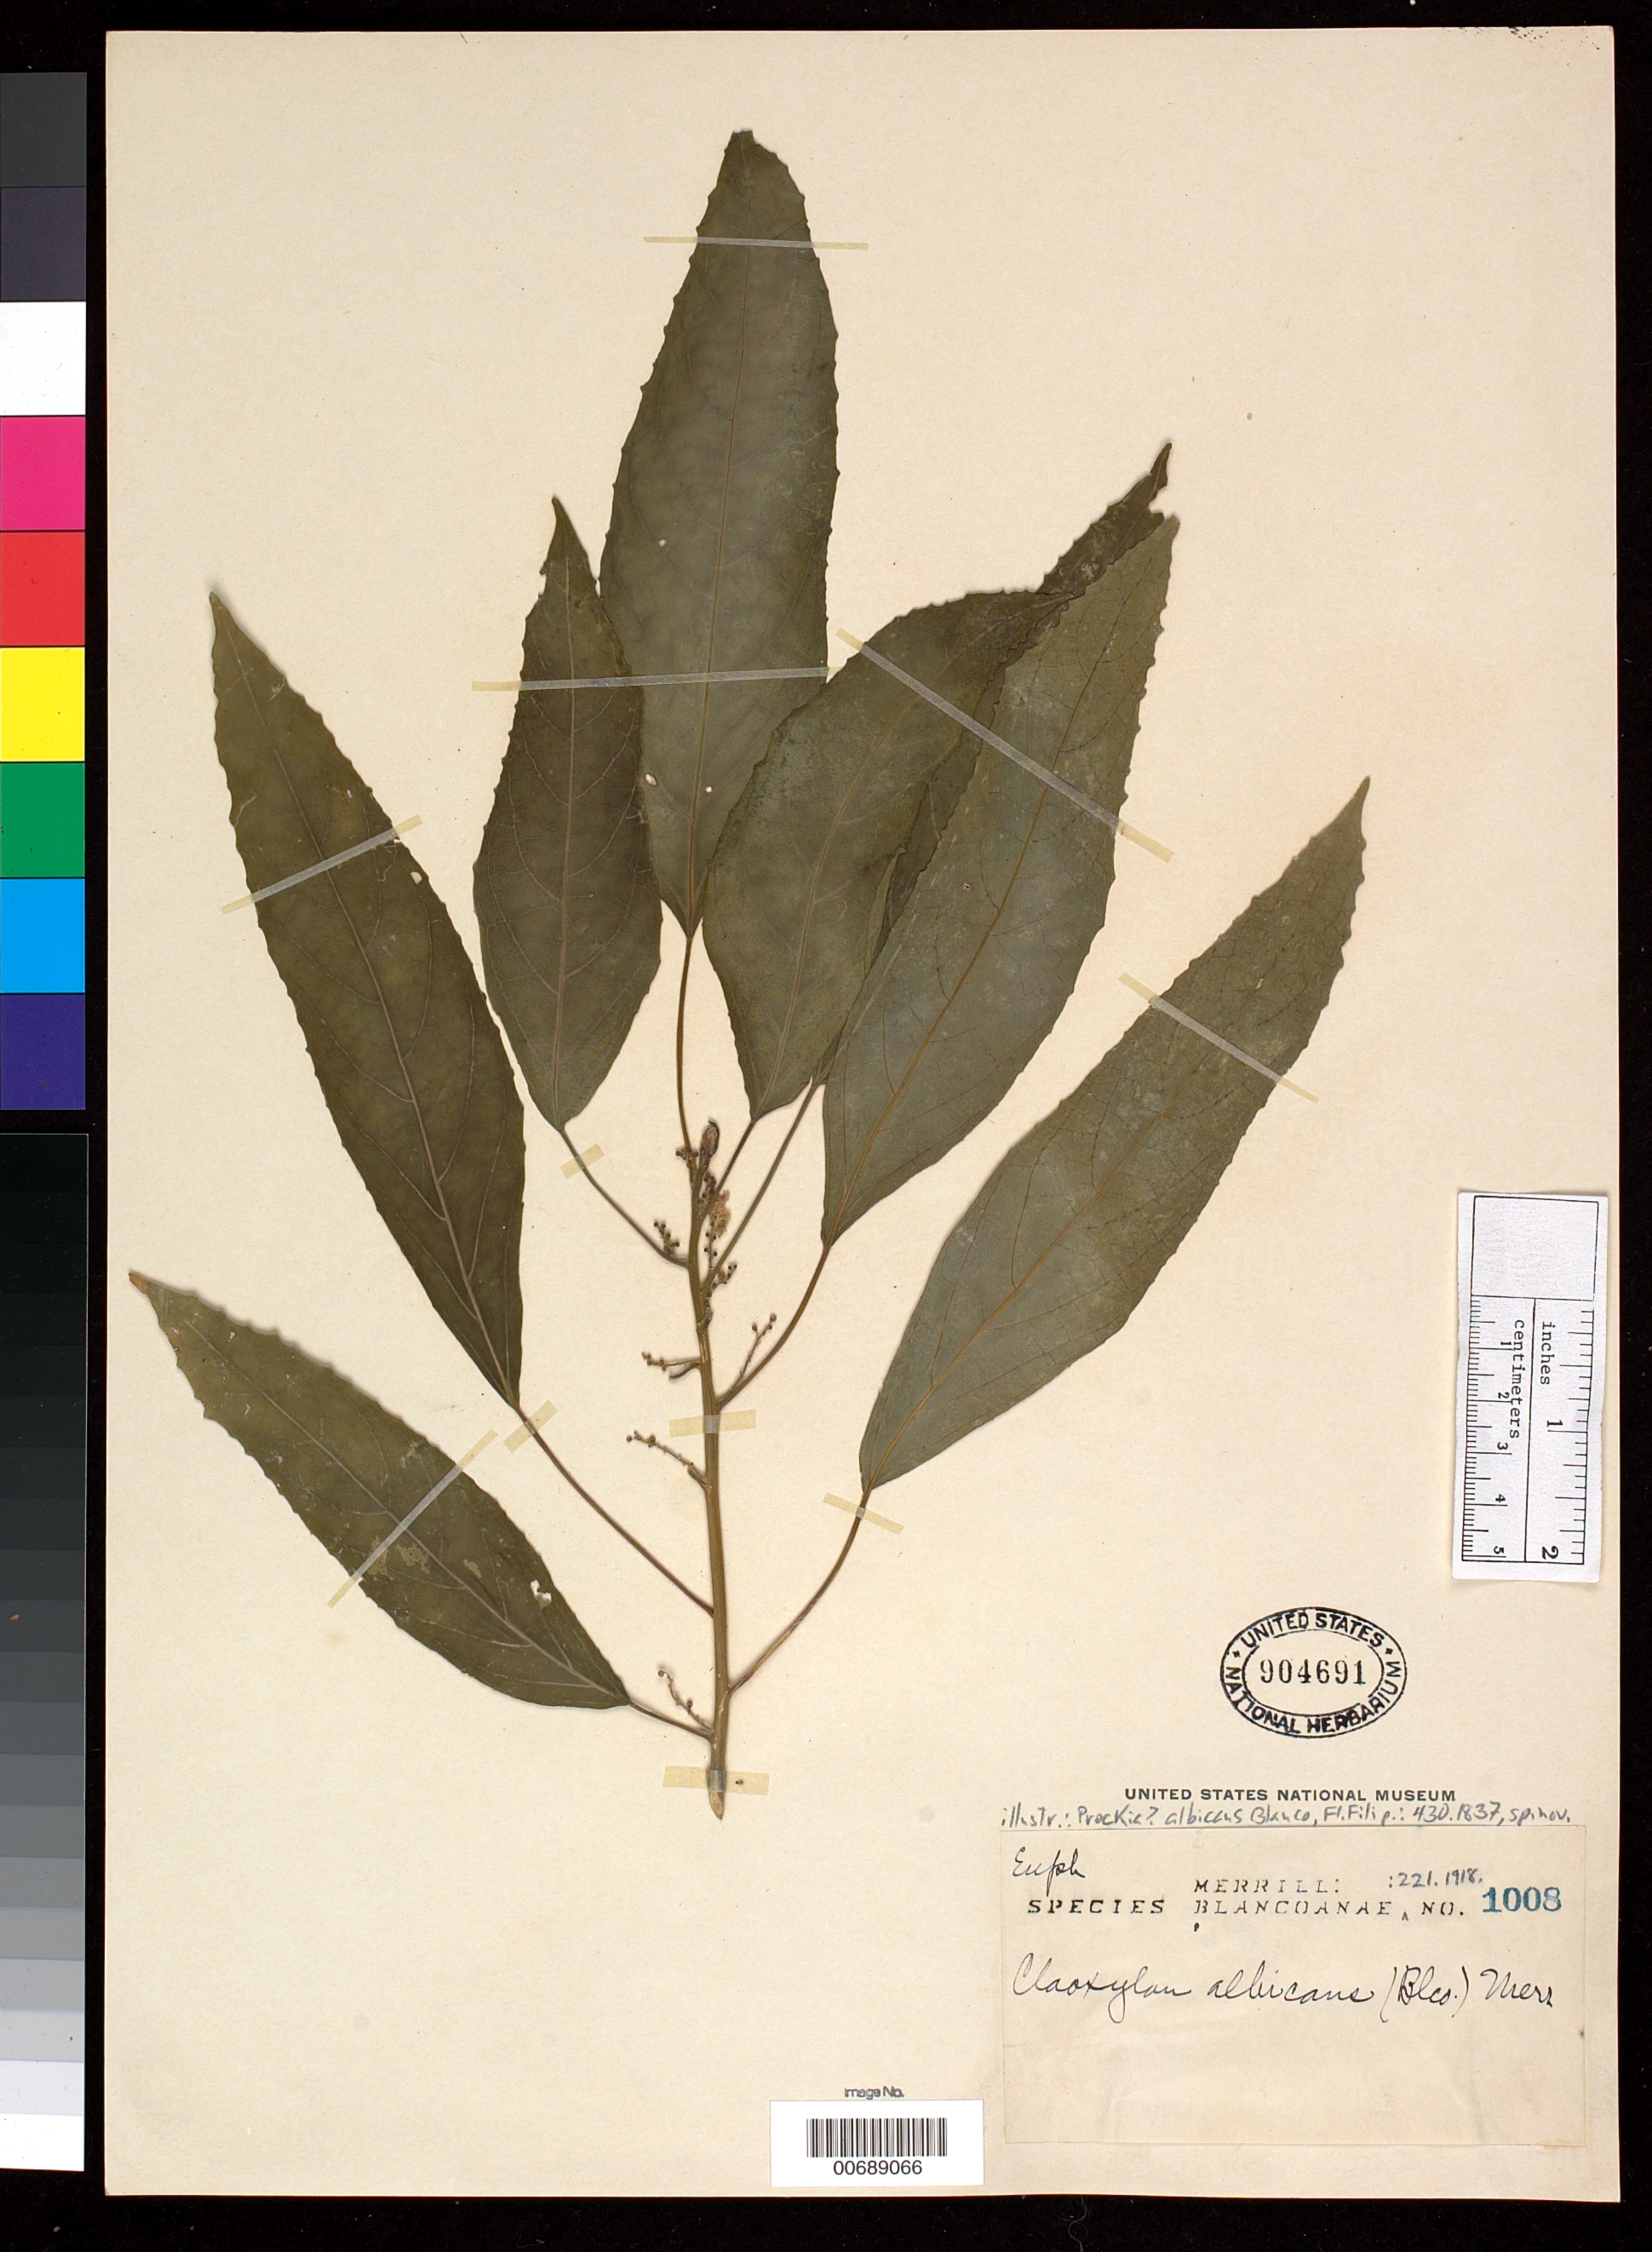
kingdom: Plantae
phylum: Tracheophyta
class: Magnoliopsida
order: Malpighiales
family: Euphorbiaceae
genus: Claoxylon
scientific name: Claoxylon albicans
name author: (Blanco) Merr.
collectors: F. W. Foxworthy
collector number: Sp. Blancoan. 1008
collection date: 1916-09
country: Philippines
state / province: Calabarzon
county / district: Laguna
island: Luzon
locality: Los Banos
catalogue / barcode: US 904691